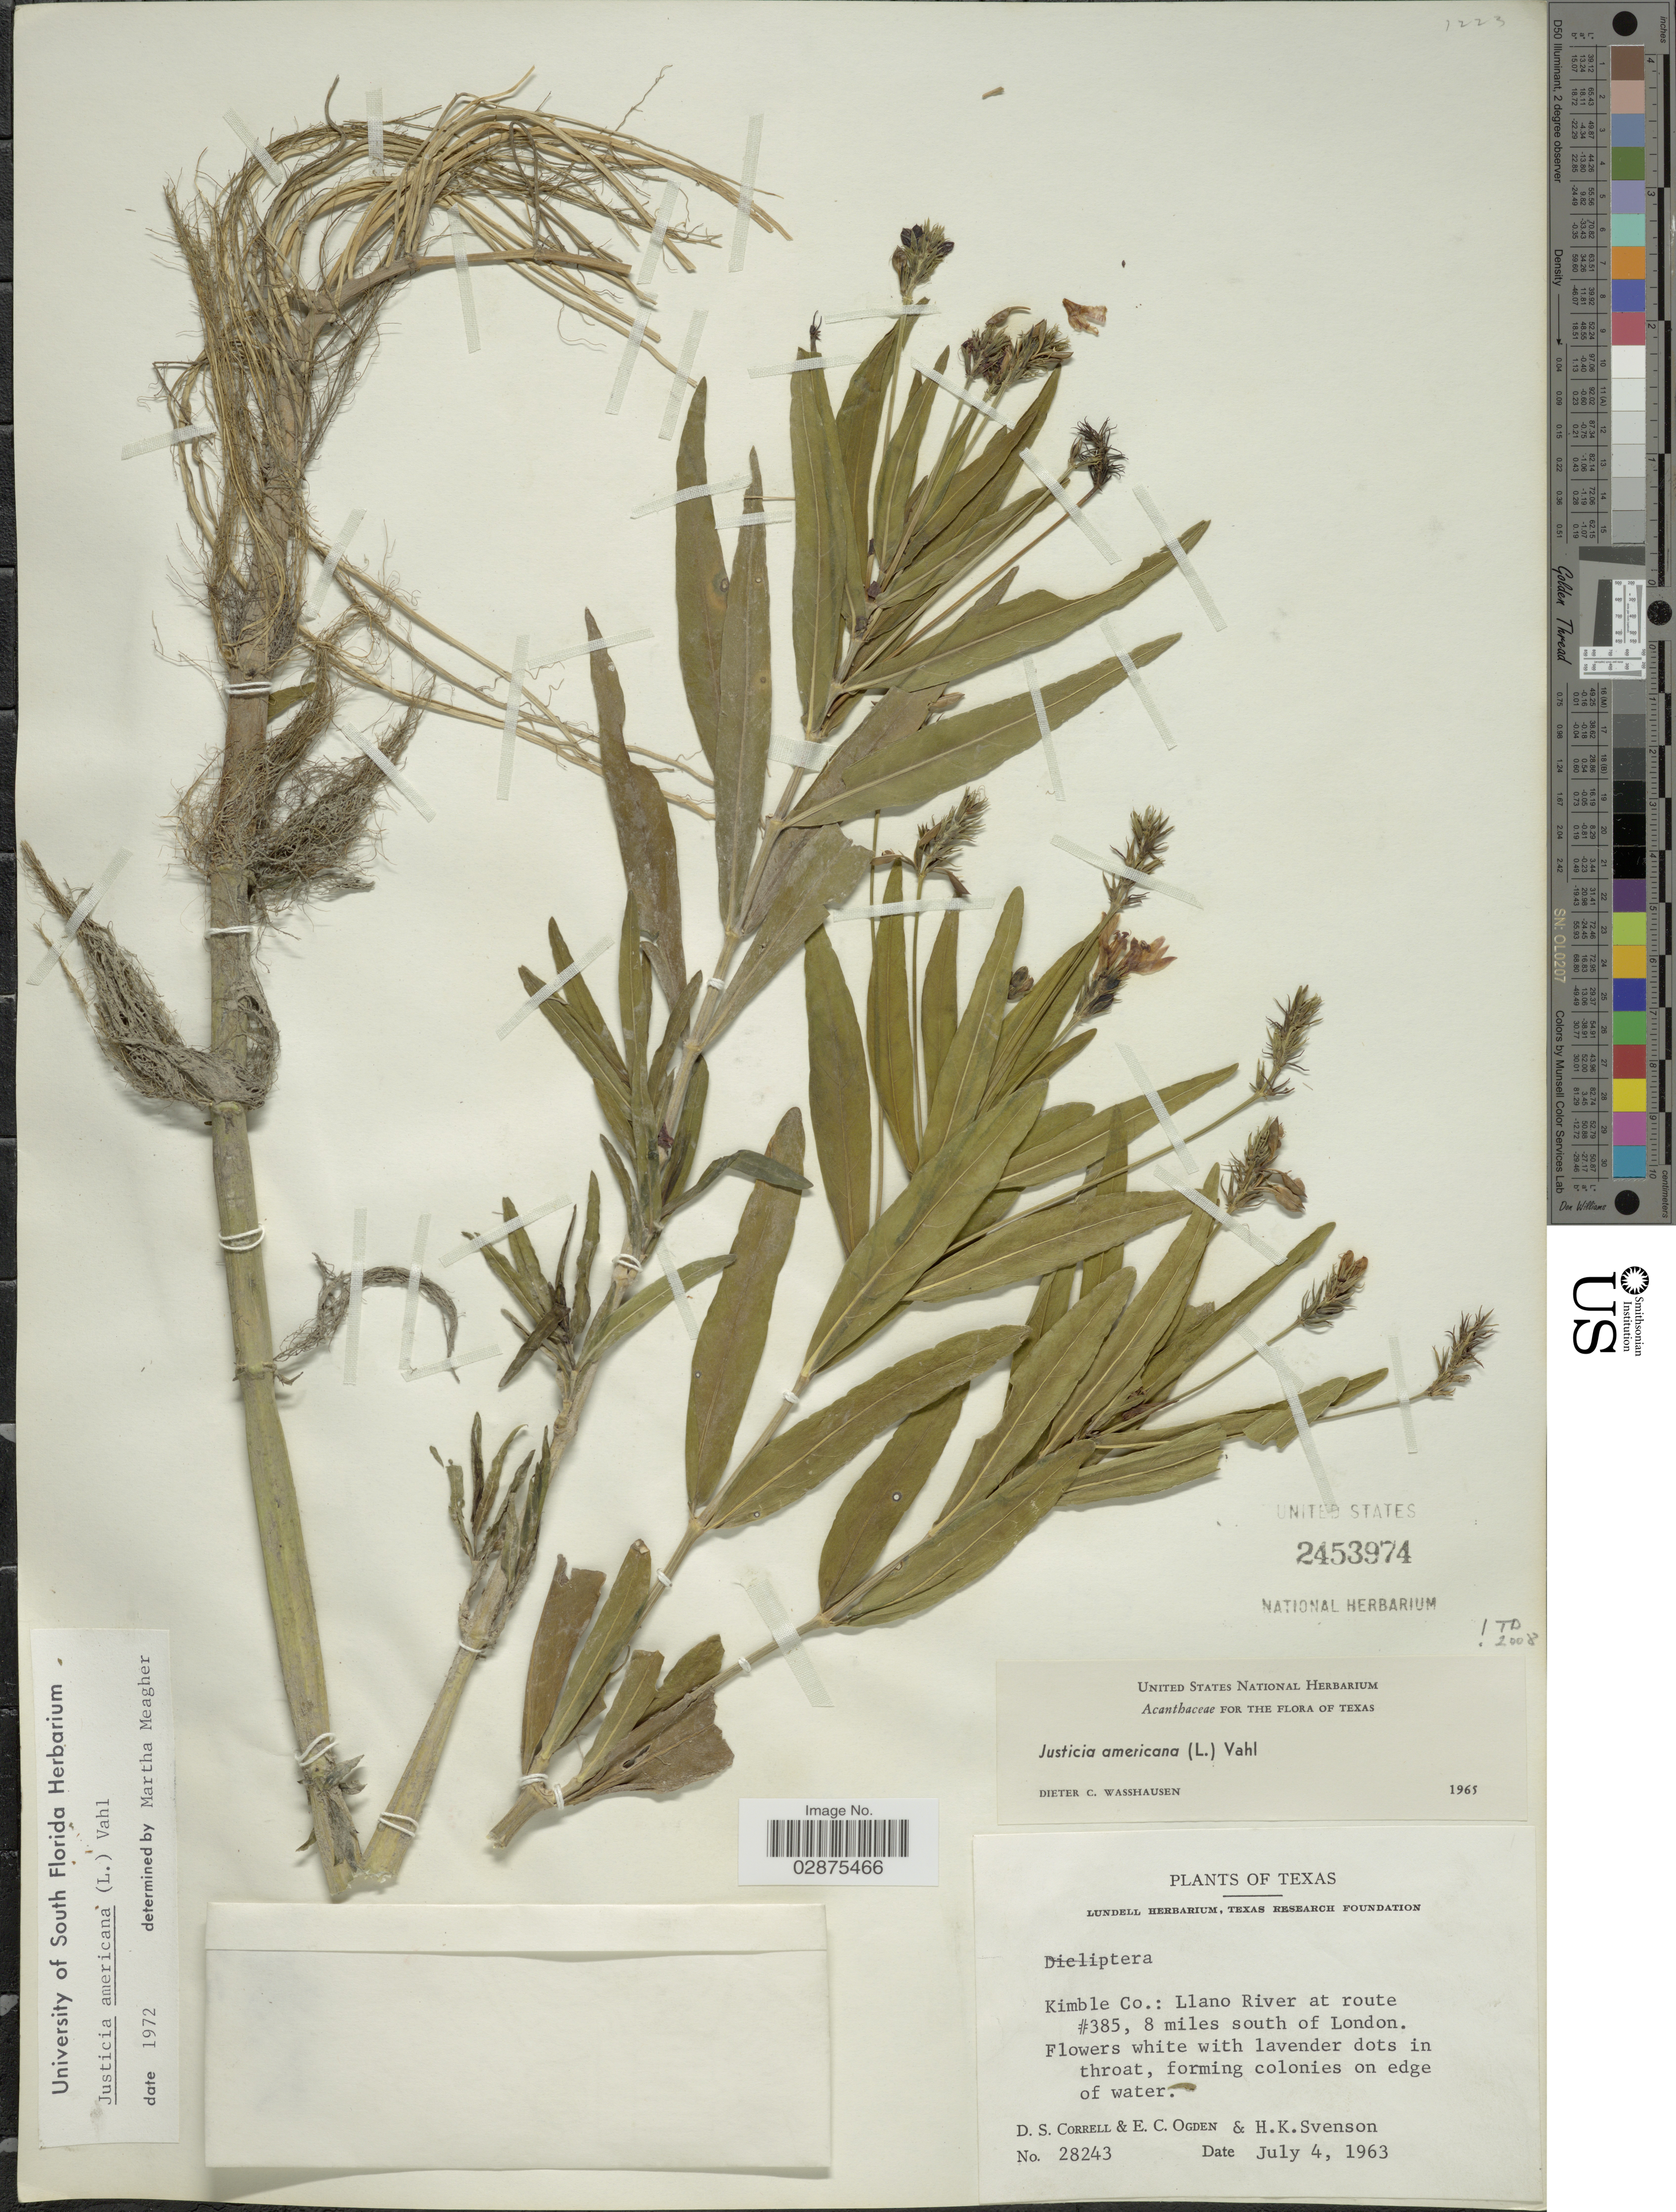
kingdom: Plantae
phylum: Tracheophyta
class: Magnoliopsida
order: Lamiales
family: Acanthaceae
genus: Justicia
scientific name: Justicia americana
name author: (L.) Vahl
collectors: D. S. Correll, E. Ogden & H. K. Svenson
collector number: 28243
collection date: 1963-07-04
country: United States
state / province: Texas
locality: Kimble Co.: Llano River at route #385, 8 miles south of London.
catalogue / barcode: US 2453974